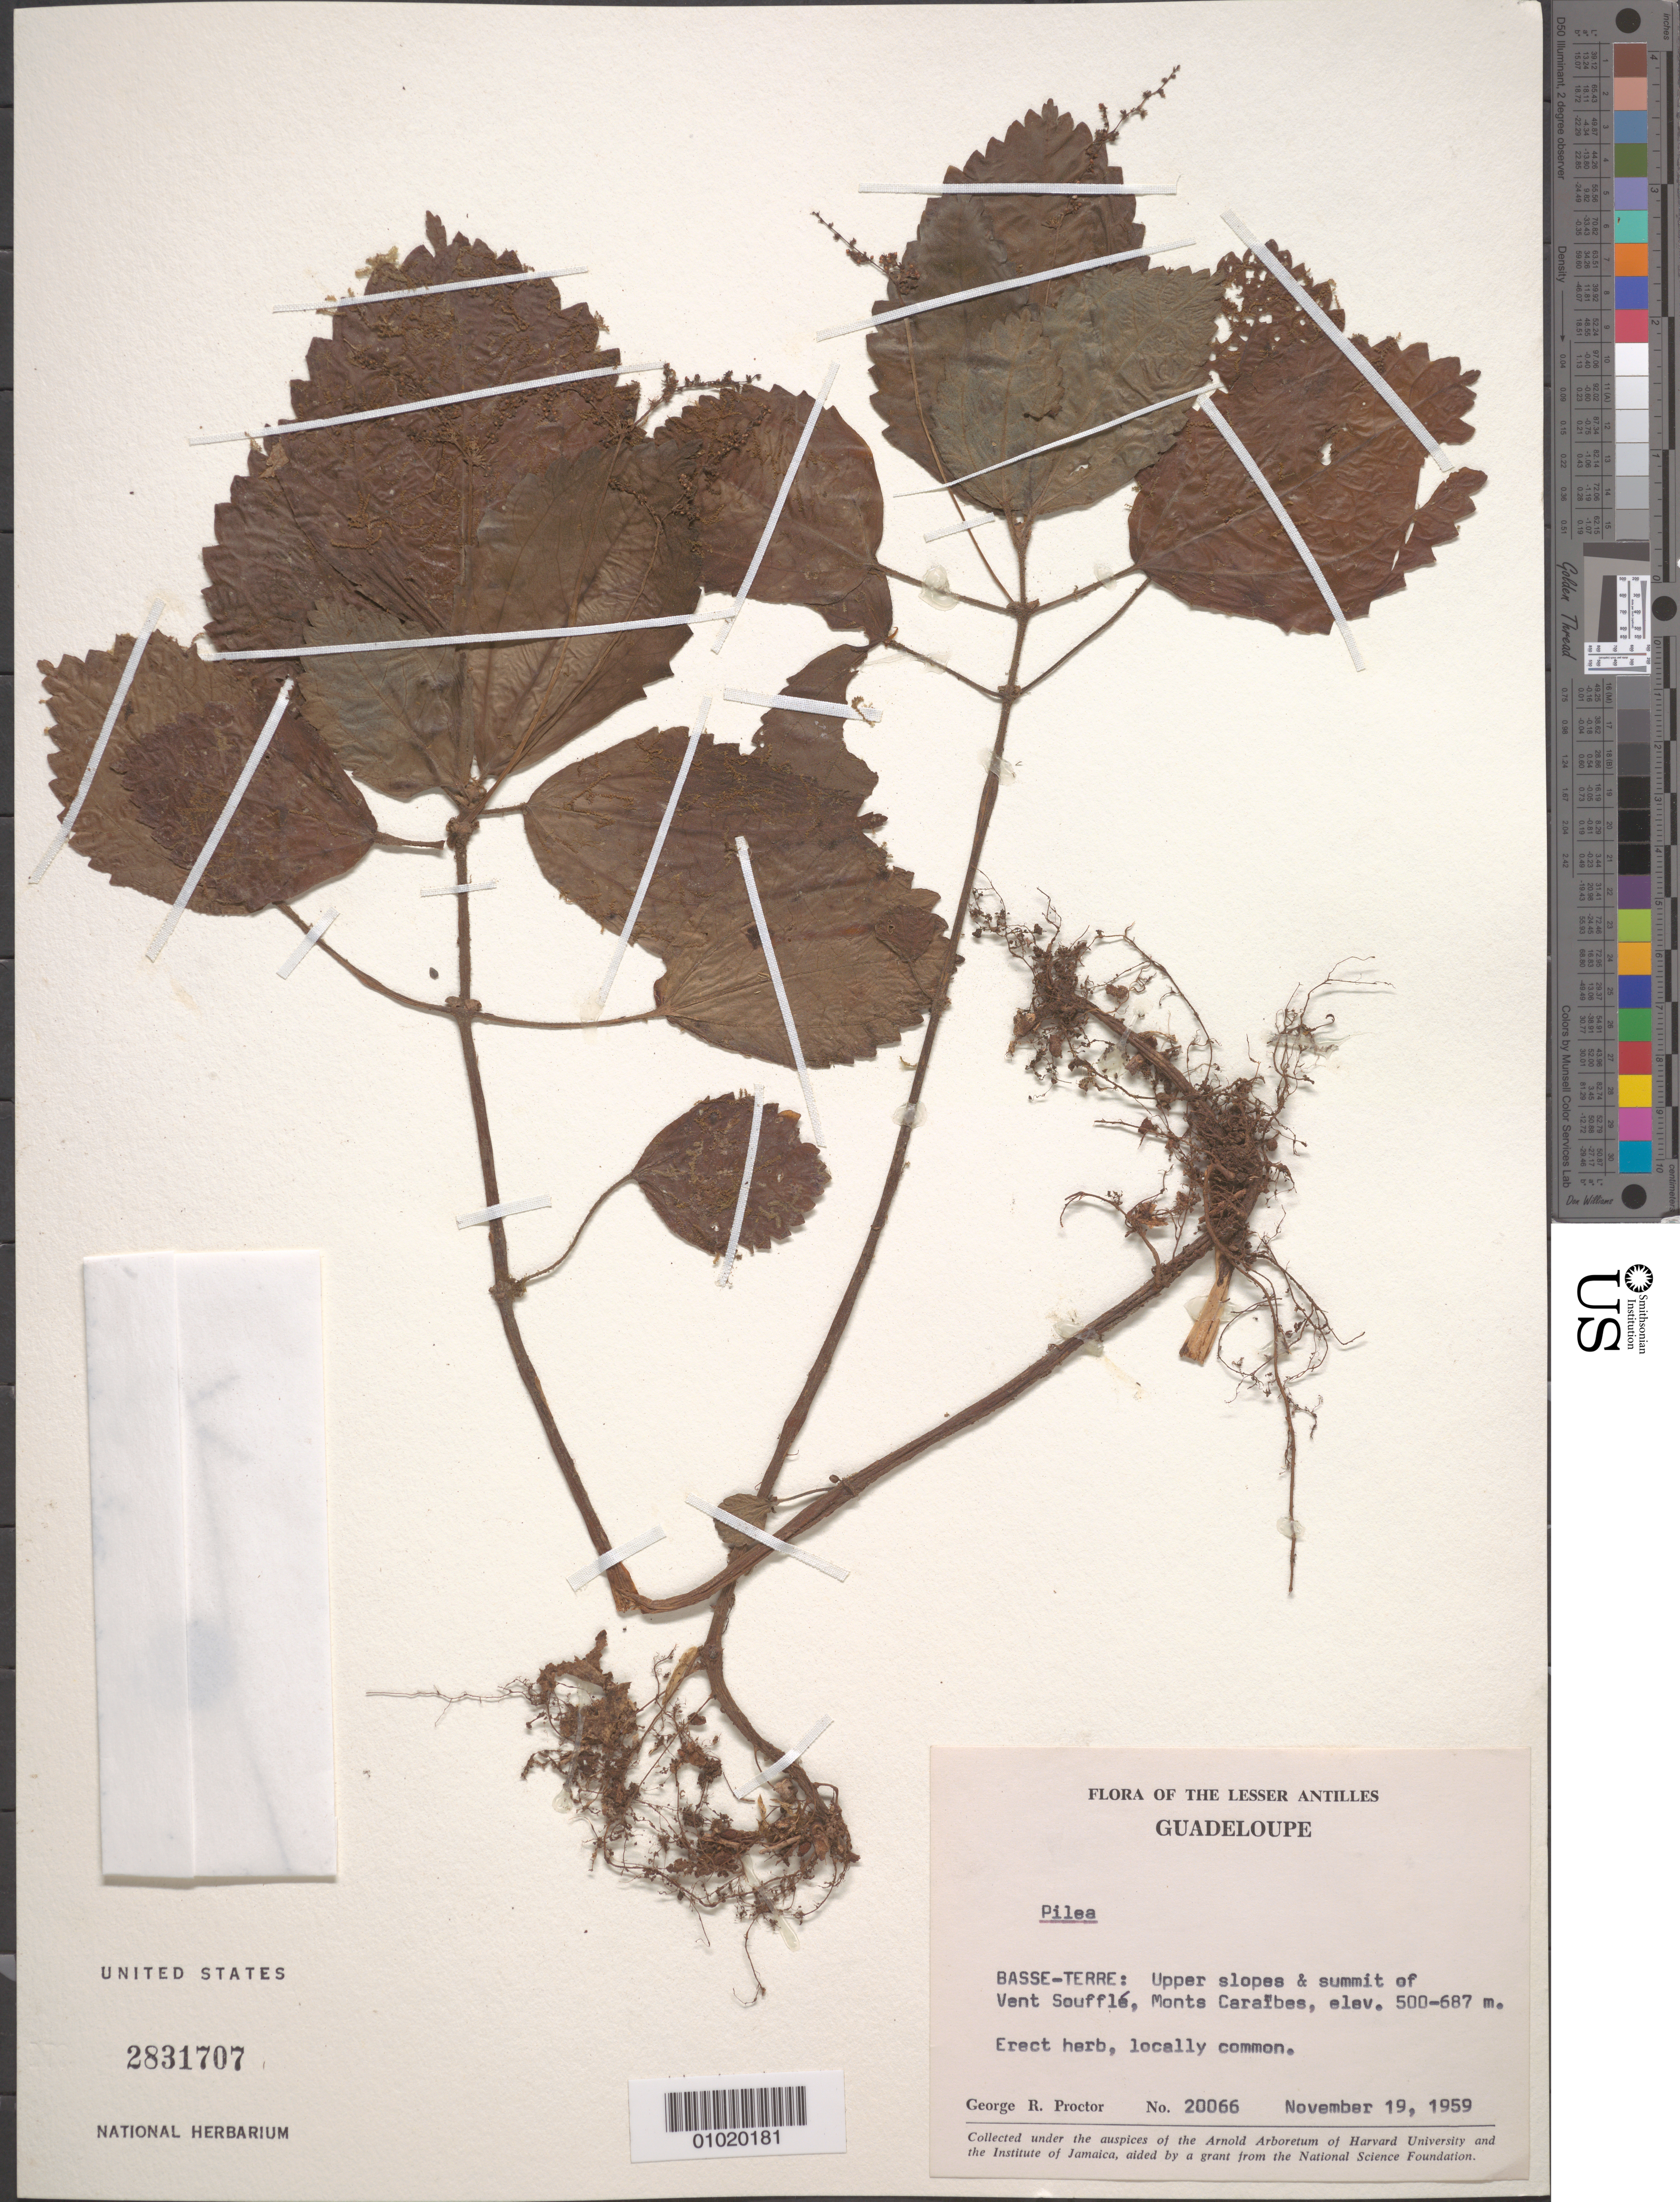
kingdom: Plantae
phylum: Tracheophyta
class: Magnoliopsida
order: Rosales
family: Urticaceae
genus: Pilea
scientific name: Pilea sp.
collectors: G. R. Proctor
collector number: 20066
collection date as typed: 19 Nov 1959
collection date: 1959-11-19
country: Guadeloupe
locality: Basse-Terre: Upper slopes & summit of Ven Souffle, Mount Caraibes.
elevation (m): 500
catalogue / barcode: US 2831707